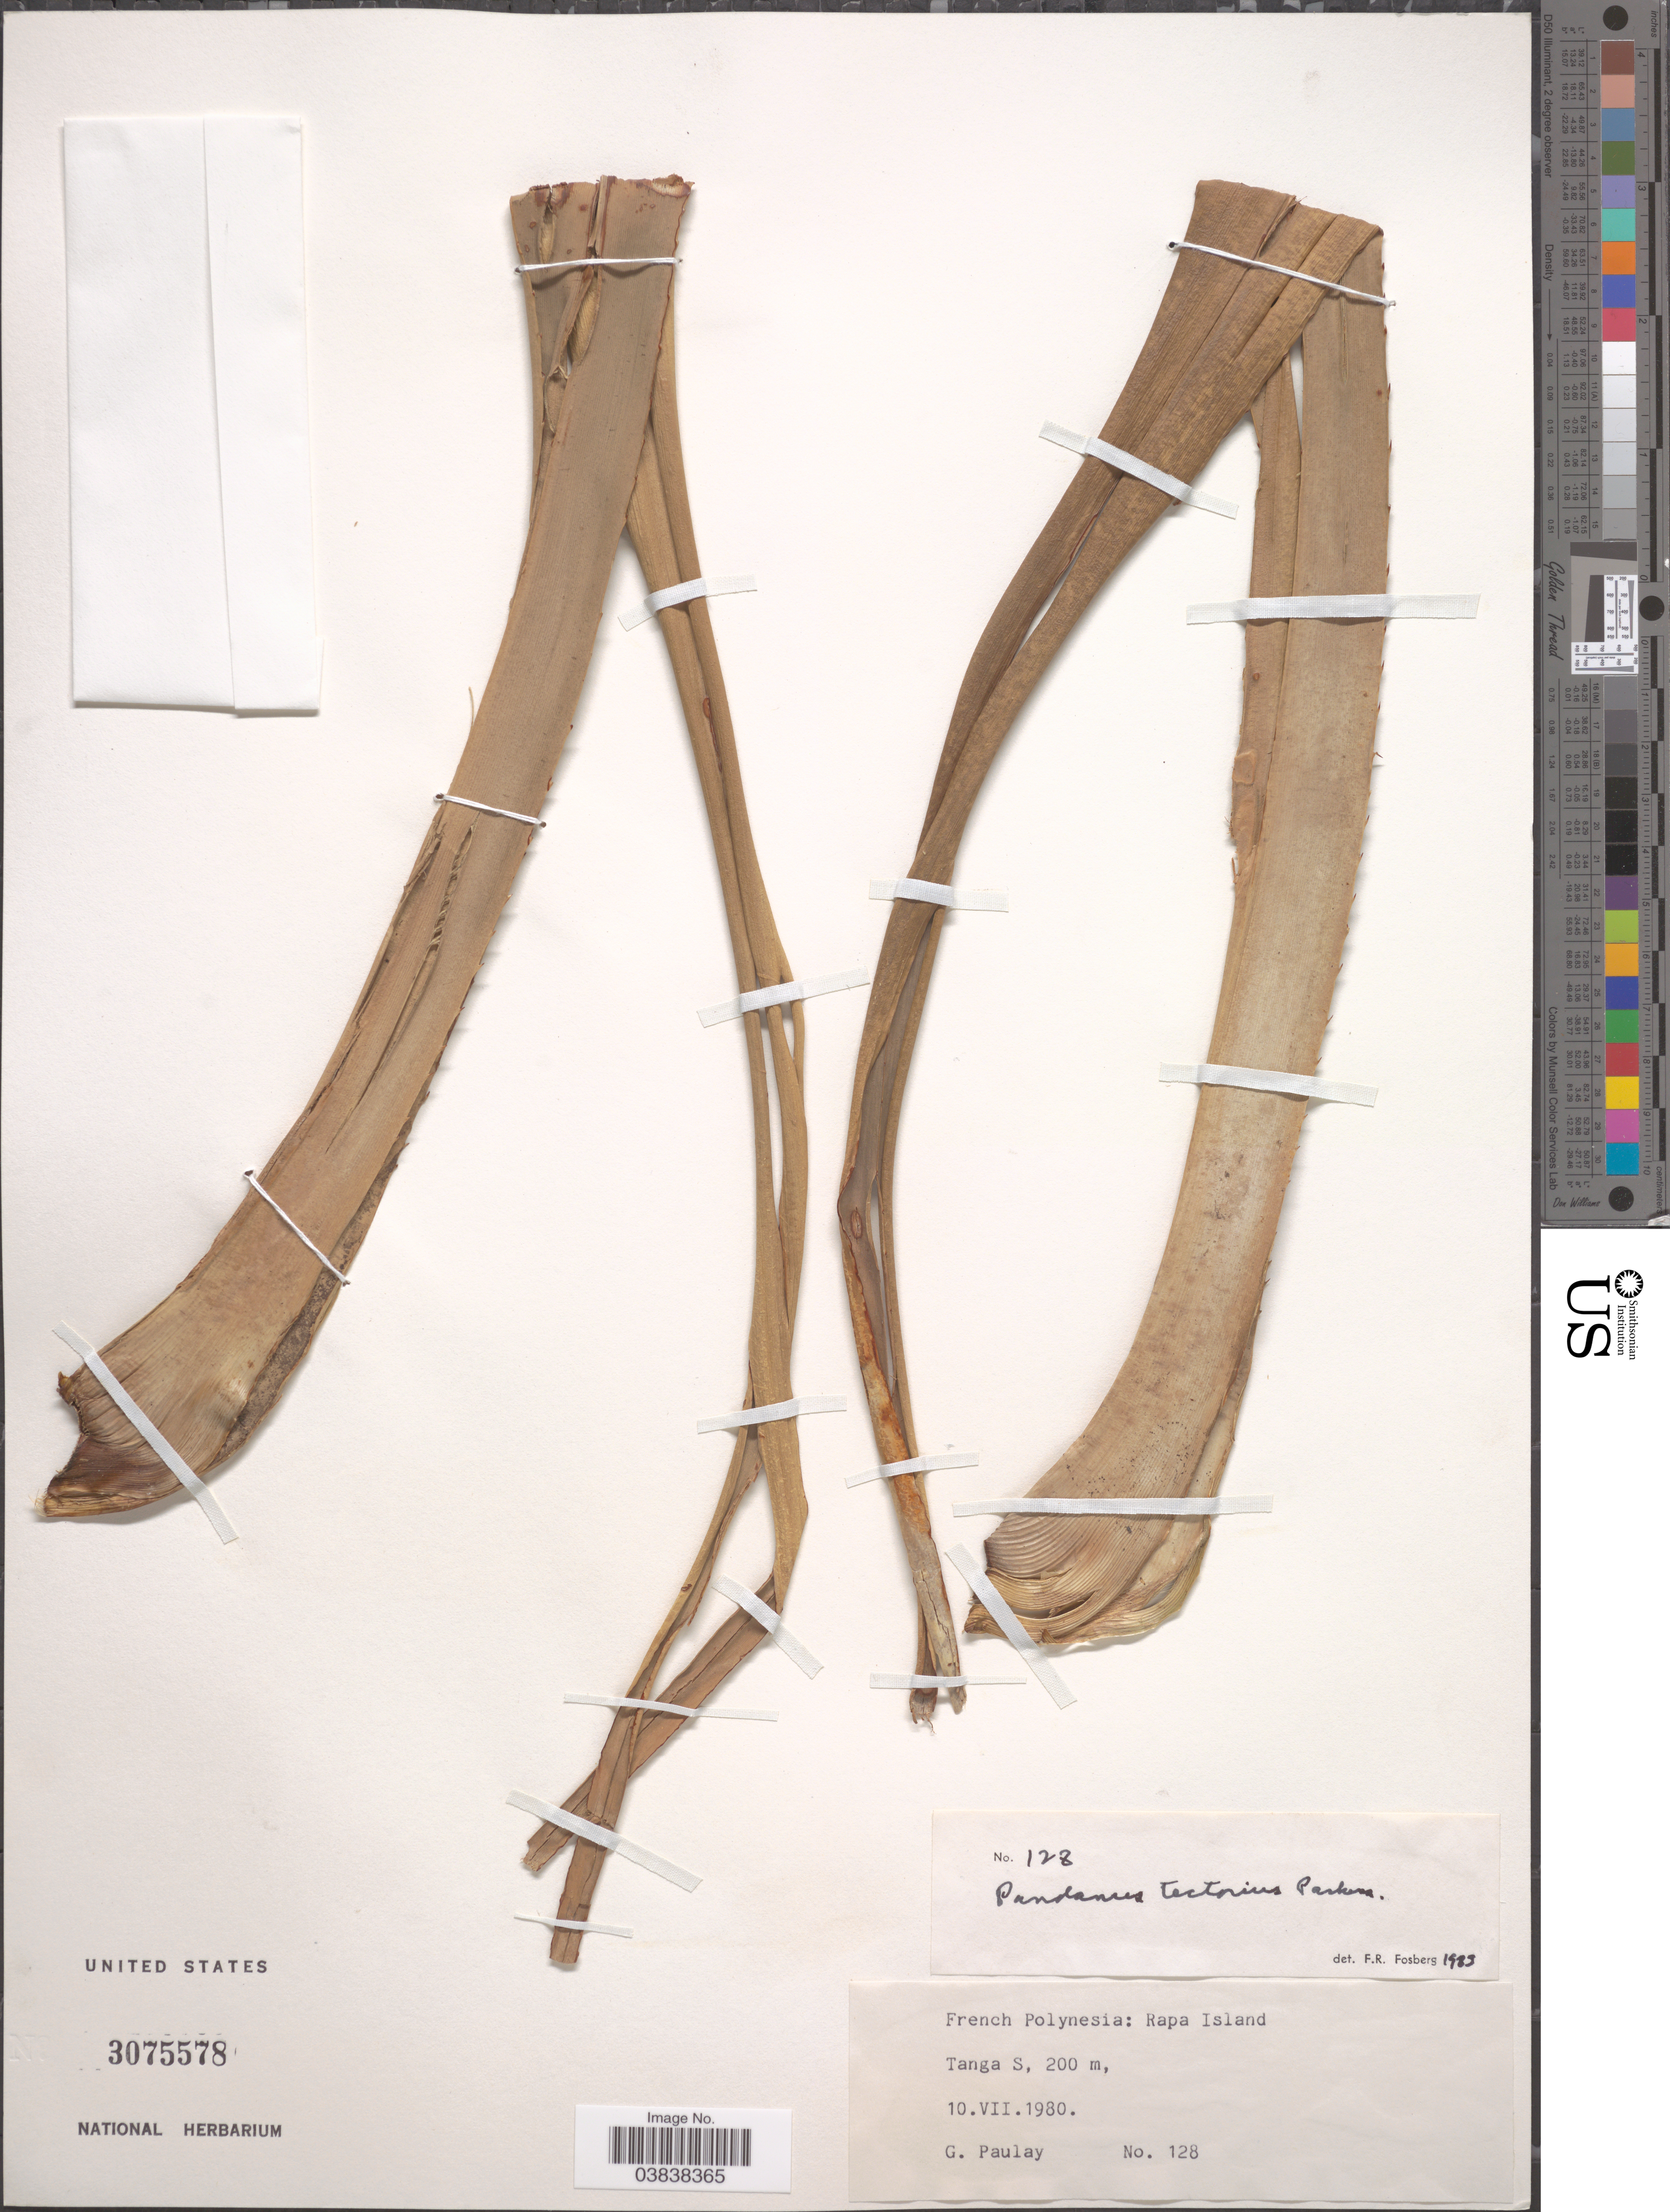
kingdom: Plantae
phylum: Tracheophyta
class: Liliopsida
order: Pandanales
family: Pandanaceae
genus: Pandanus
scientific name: Pandanus tectorius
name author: Parkinson ex DuRoi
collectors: G. Paulay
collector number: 128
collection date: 1980-07-10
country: French Polynesia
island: Rapa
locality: Rapa Island. Tanga S.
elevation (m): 200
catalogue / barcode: US 3075578